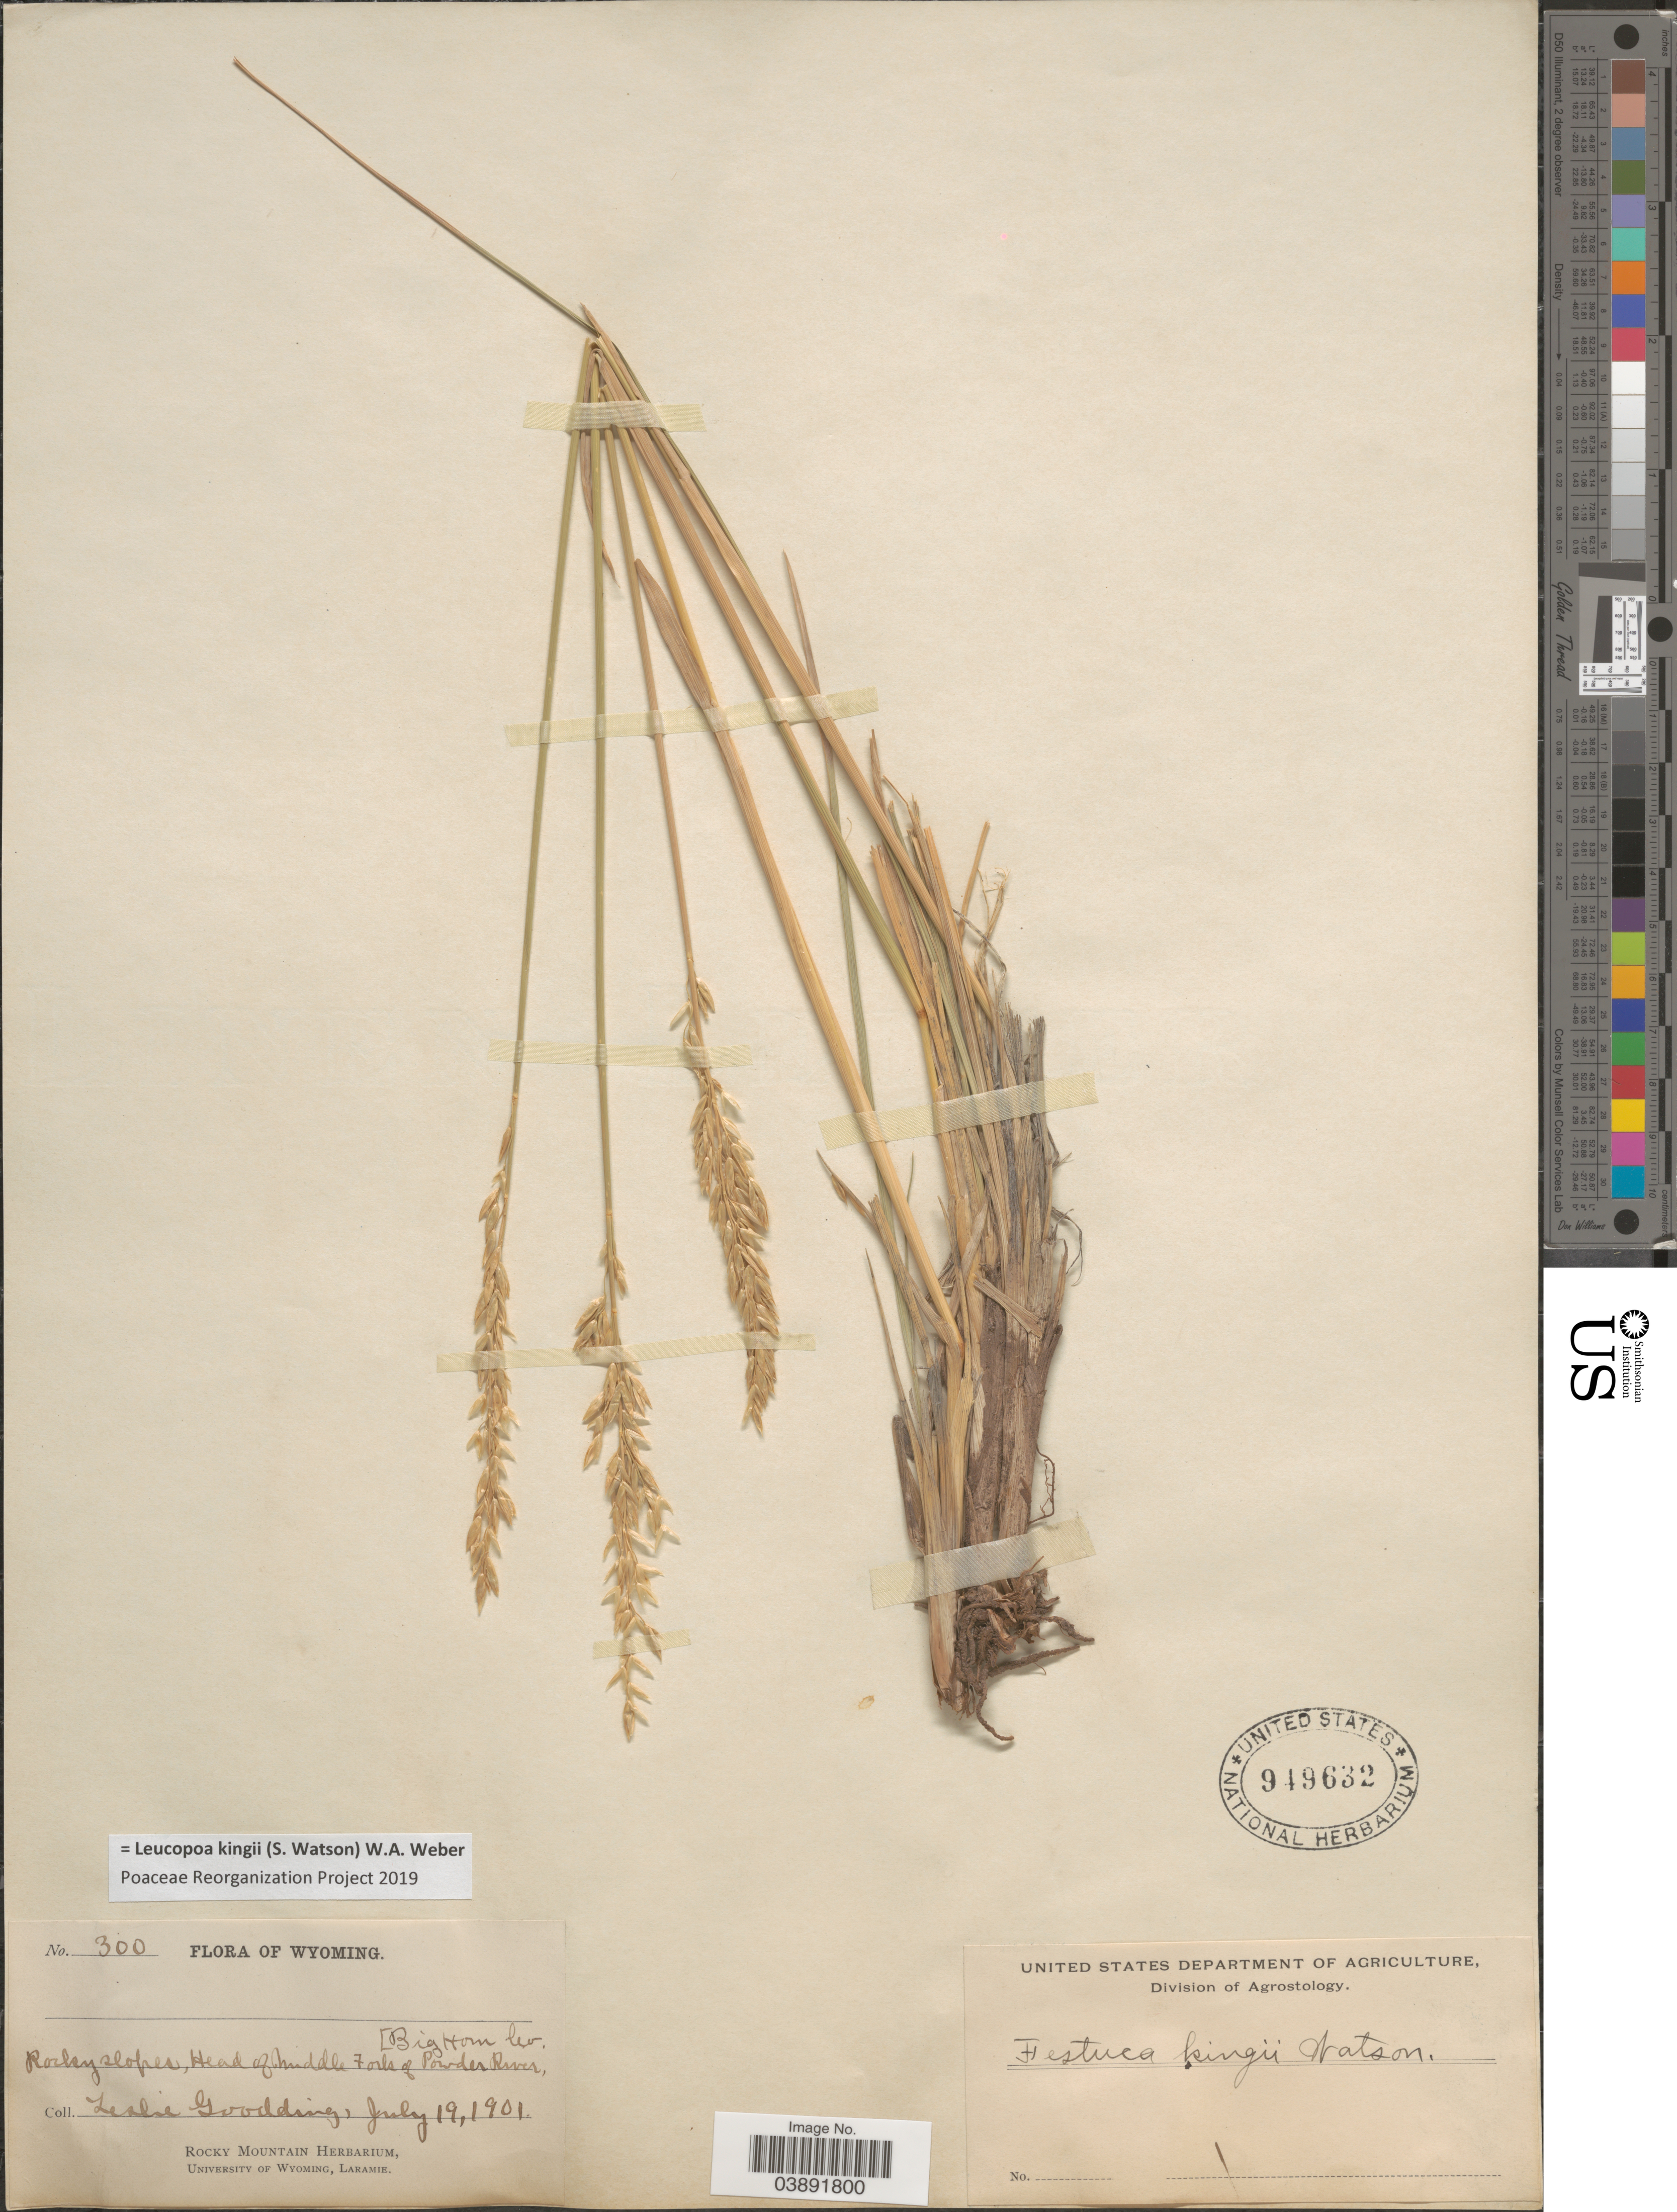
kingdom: Plantae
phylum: Tracheophyta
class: Liliopsida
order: Poales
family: Poaceae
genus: Hesperochloa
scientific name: Hesperochloa kingii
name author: (S. Watson) Rydb.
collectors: L. N. Goodding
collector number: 300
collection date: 1901-07-19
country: United States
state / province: Wyoming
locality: Rocky slopes, Head of Middle Fork of Powder River, Big Horn Co.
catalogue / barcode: US 949632